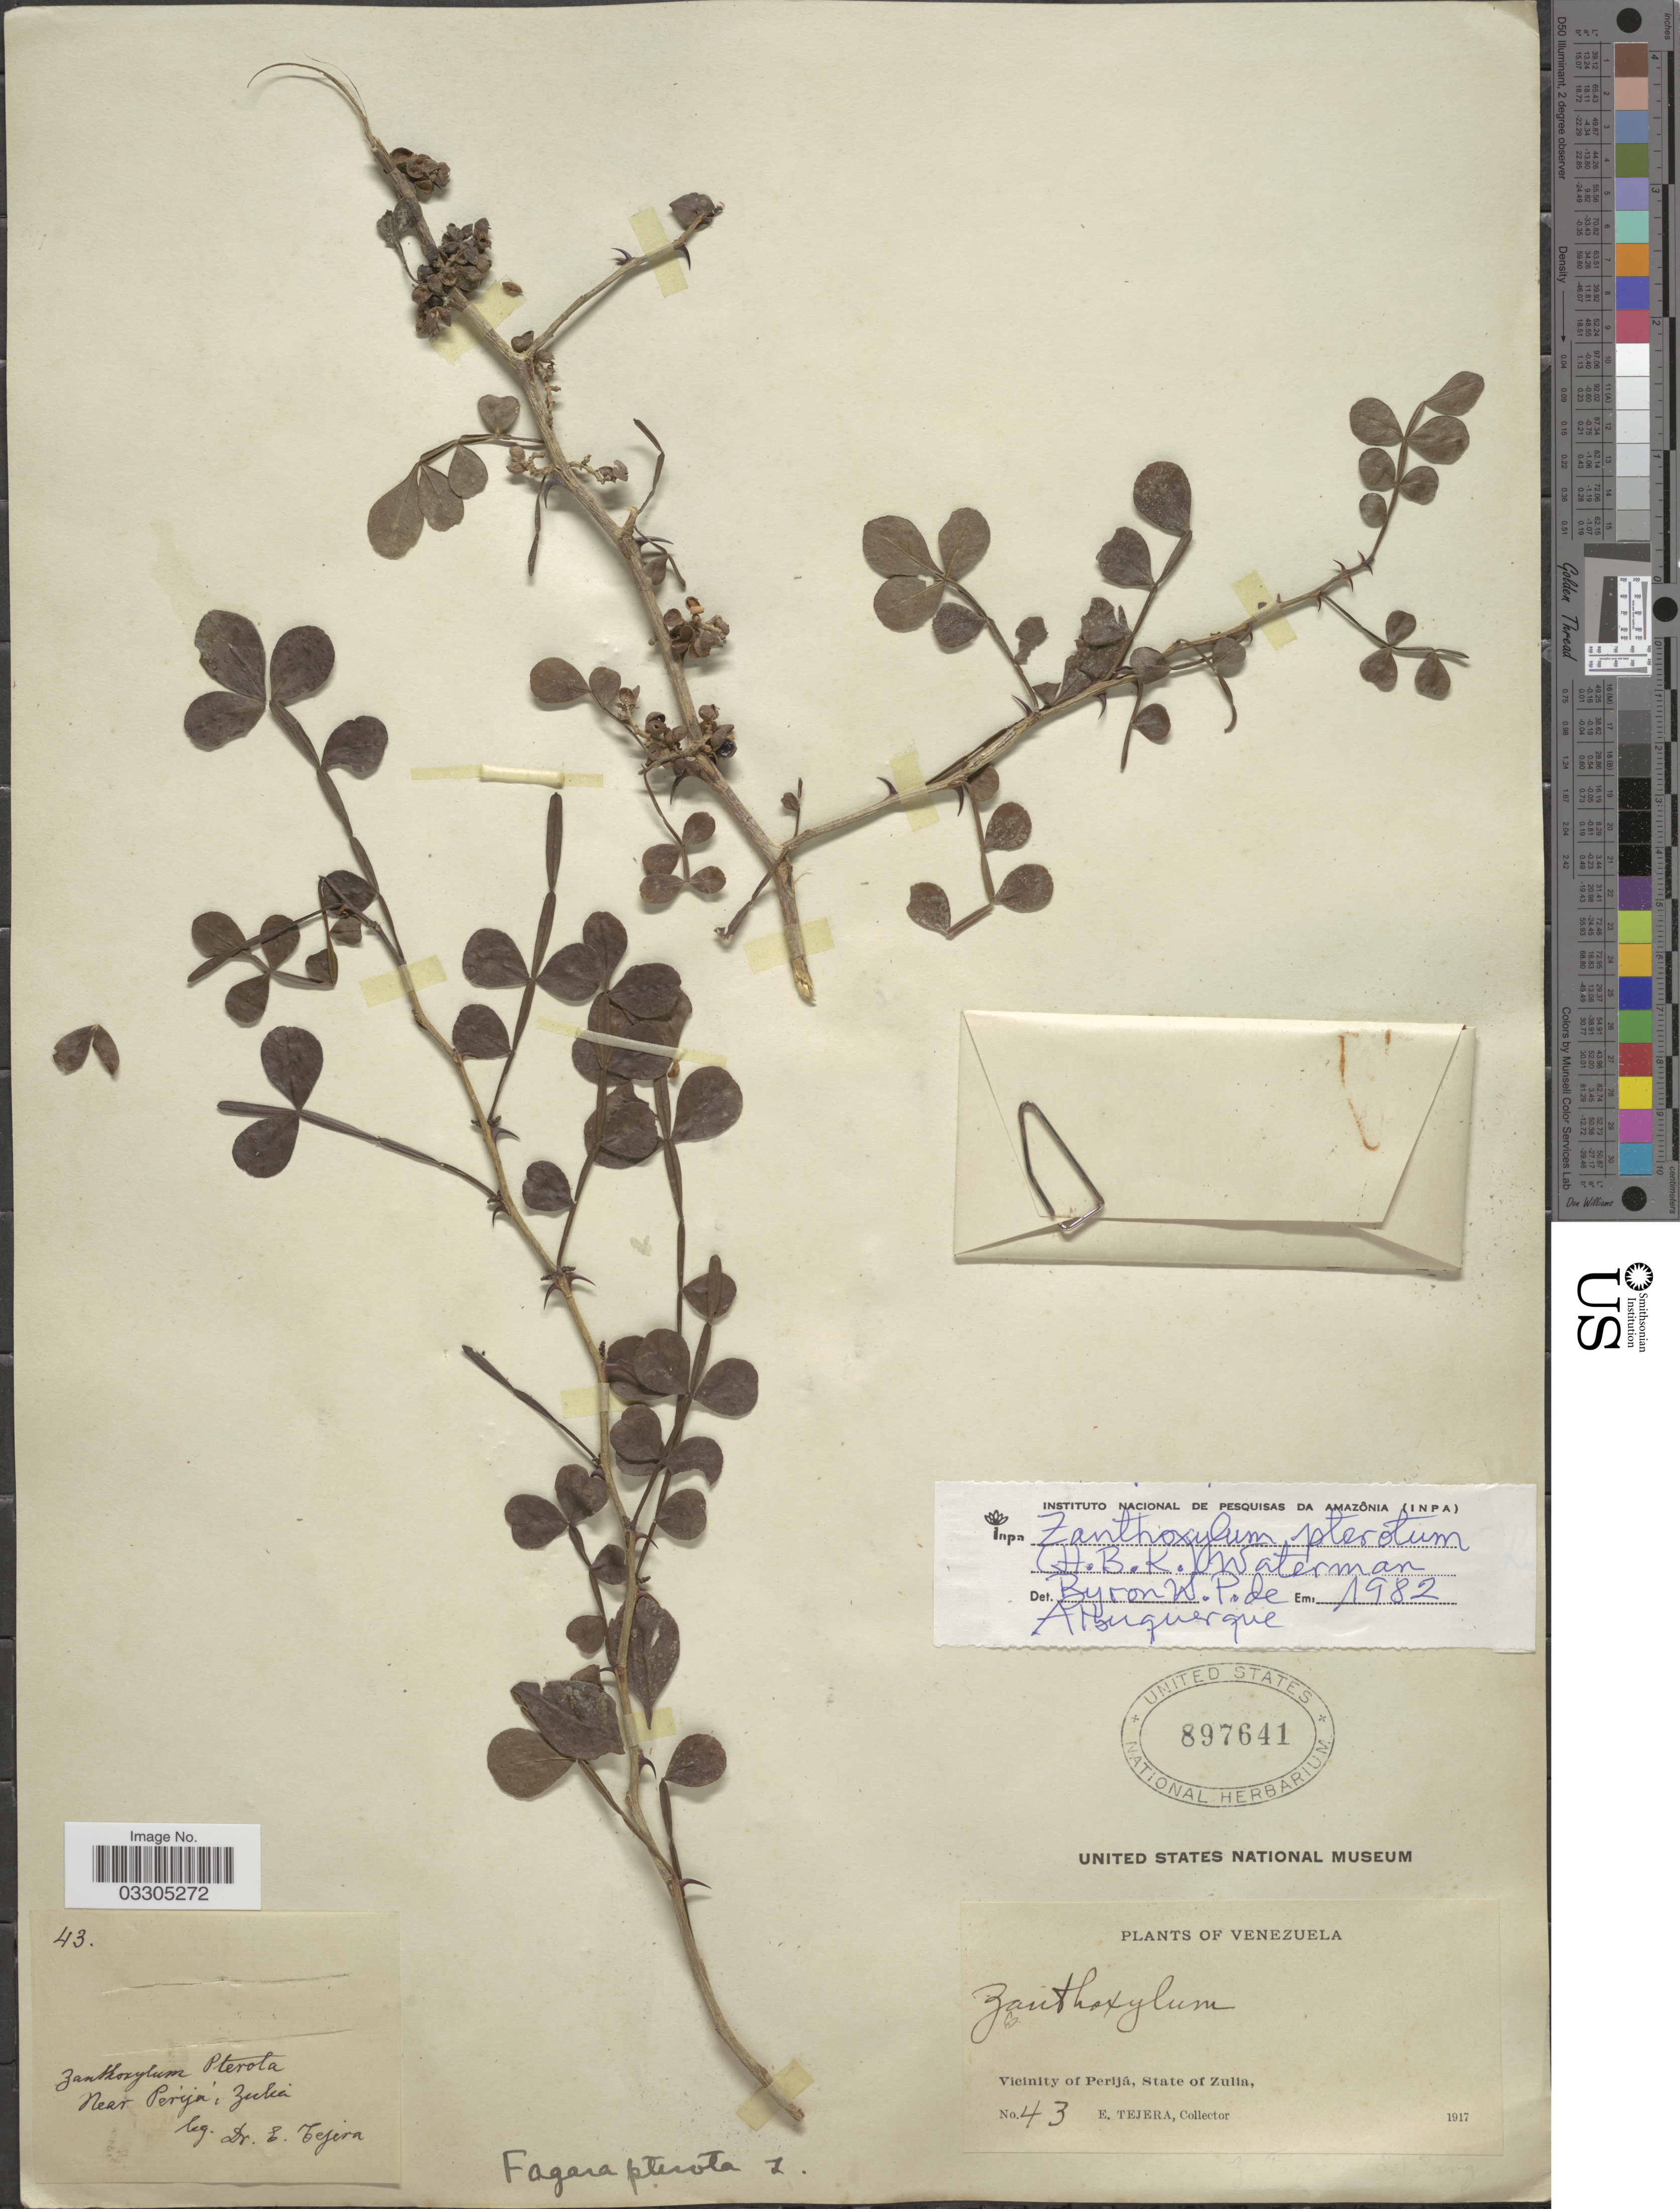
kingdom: Plantae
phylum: Tracheophyta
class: Magnoliopsida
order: Sapindales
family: Rutaceae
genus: Zanthoxylum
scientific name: Zanthoxylum fagara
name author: (L.) Sarg.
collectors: E. Tejera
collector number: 43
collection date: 1917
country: Venezuela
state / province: Zulia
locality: Near Perijá. Vicinity of Perijá.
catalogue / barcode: US 897641